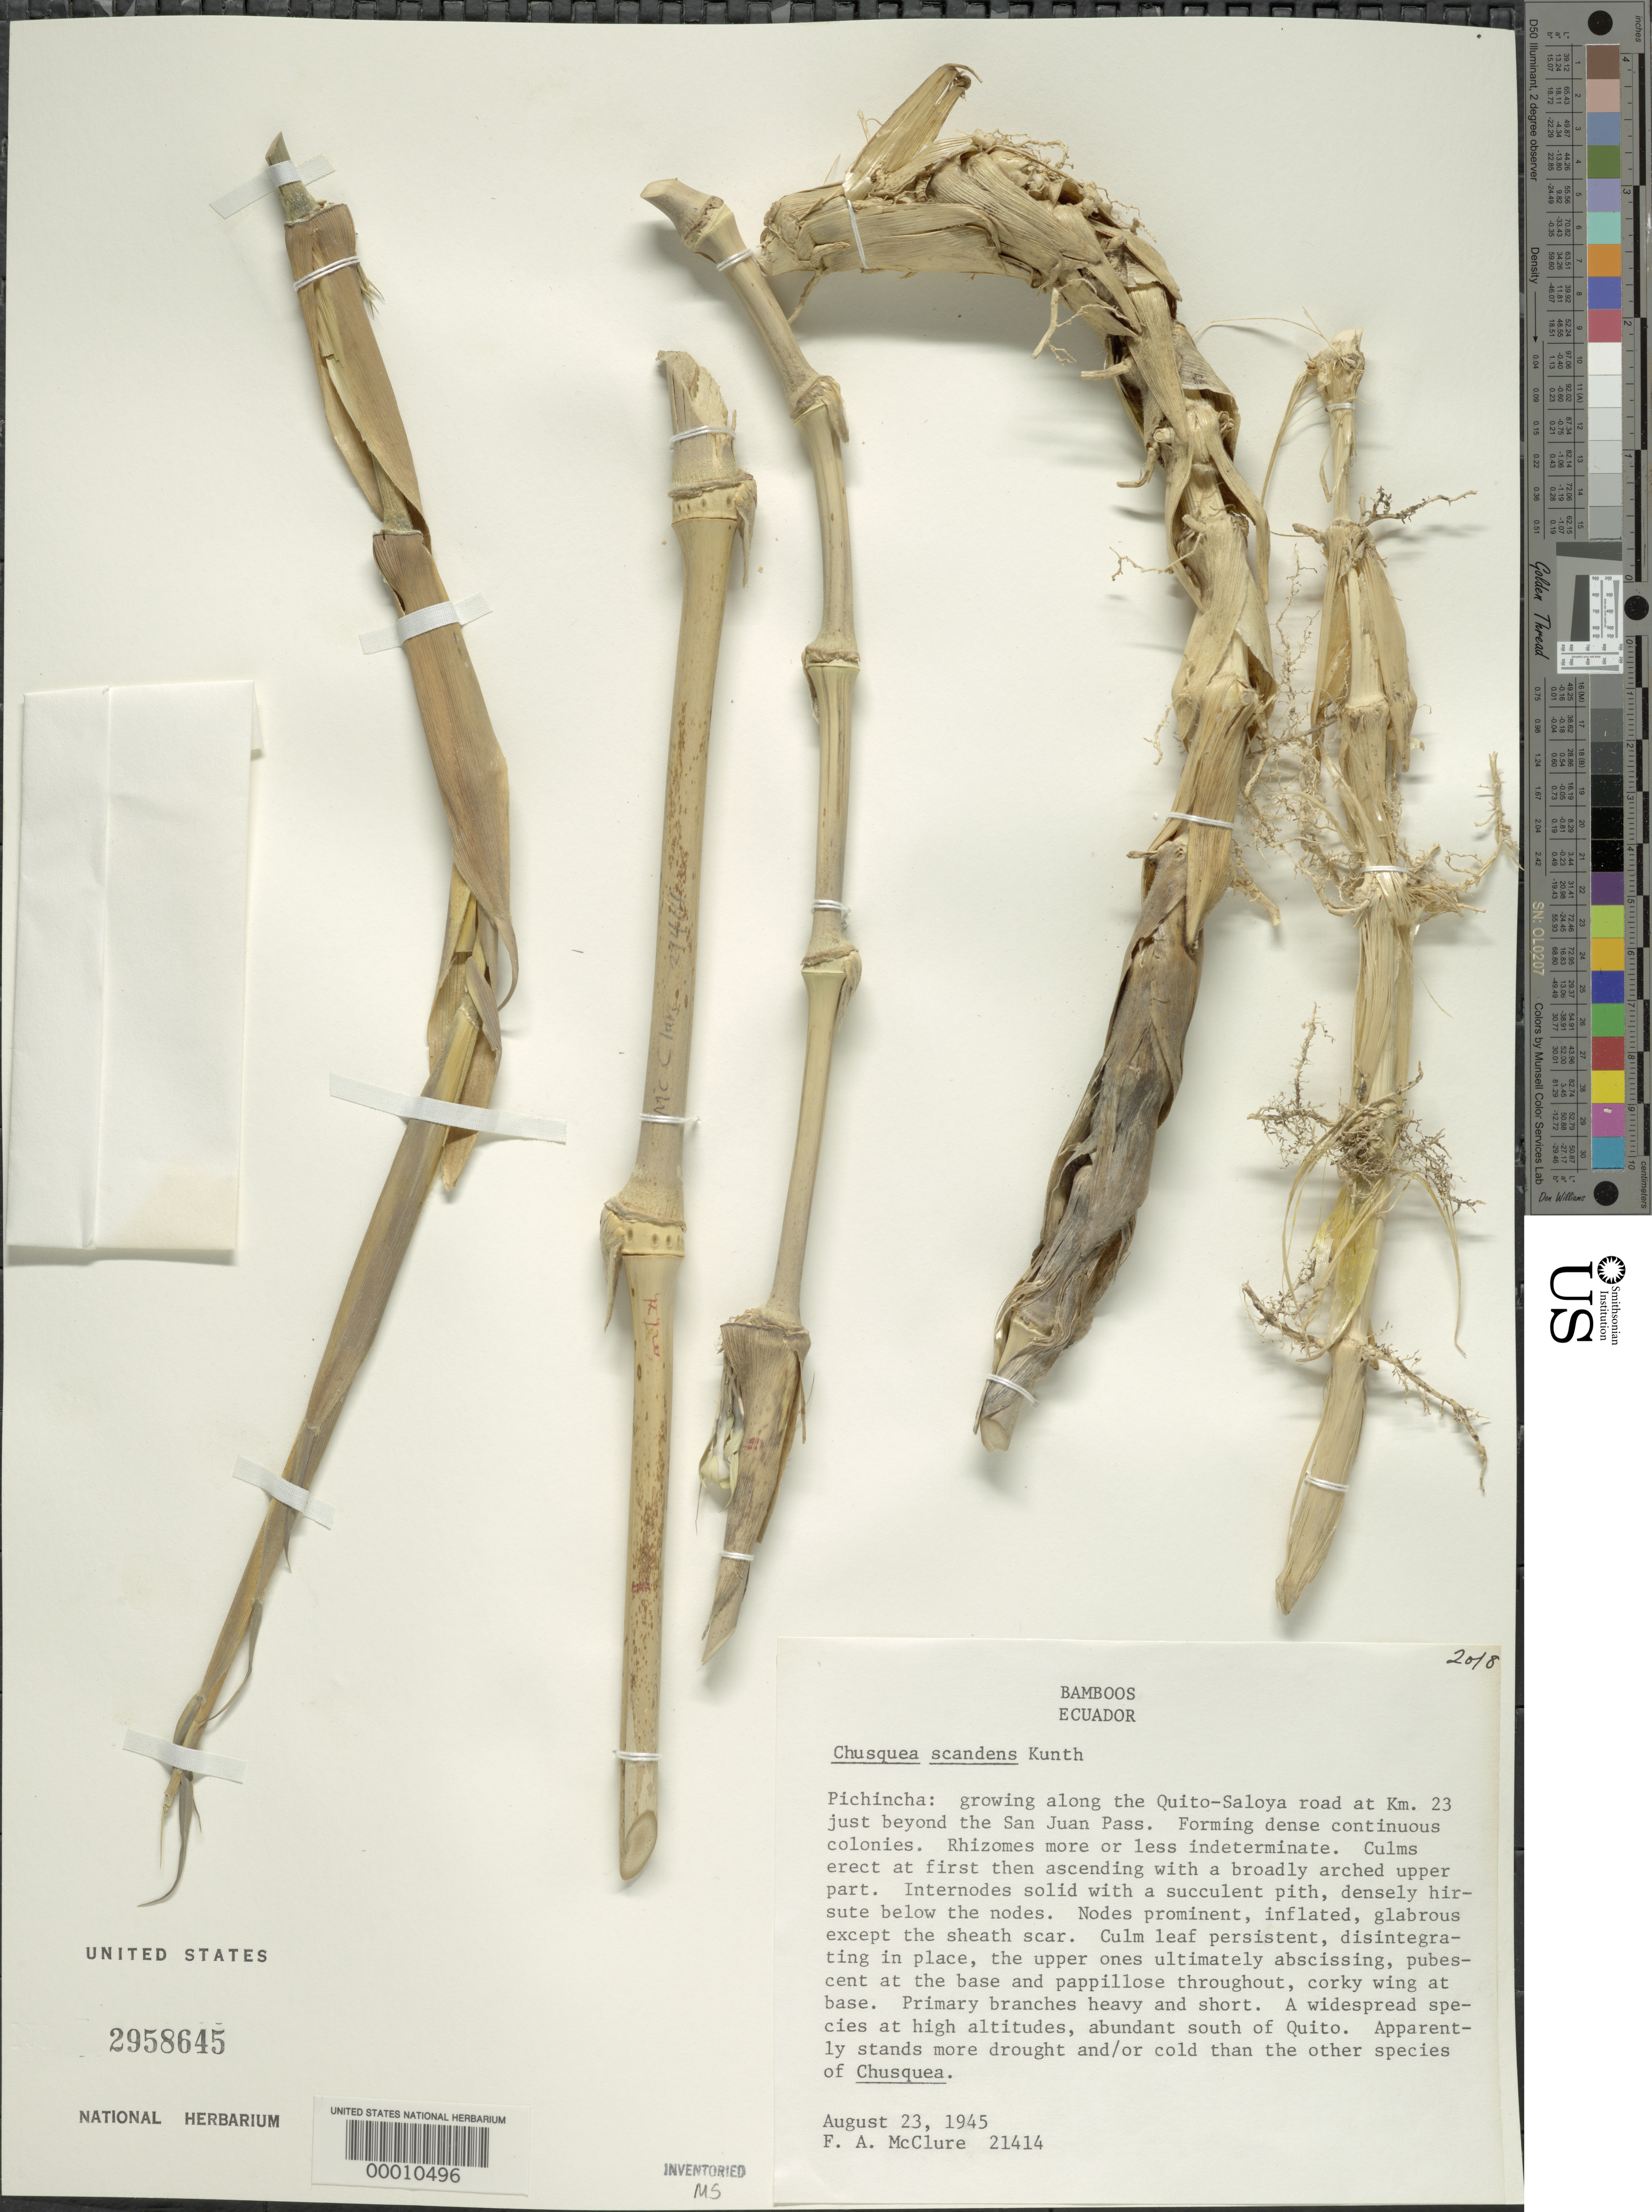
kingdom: Plantae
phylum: Tracheophyta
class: Liliopsida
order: Poales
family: Poaceae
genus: Chusquea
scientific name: Chusquea scandens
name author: Kunth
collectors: F. A. McClure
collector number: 21414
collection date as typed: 23 Aug 1945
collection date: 1945-08-23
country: Ecuador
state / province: Pichincha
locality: Quito, saloya, San Juan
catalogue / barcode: US 2958645